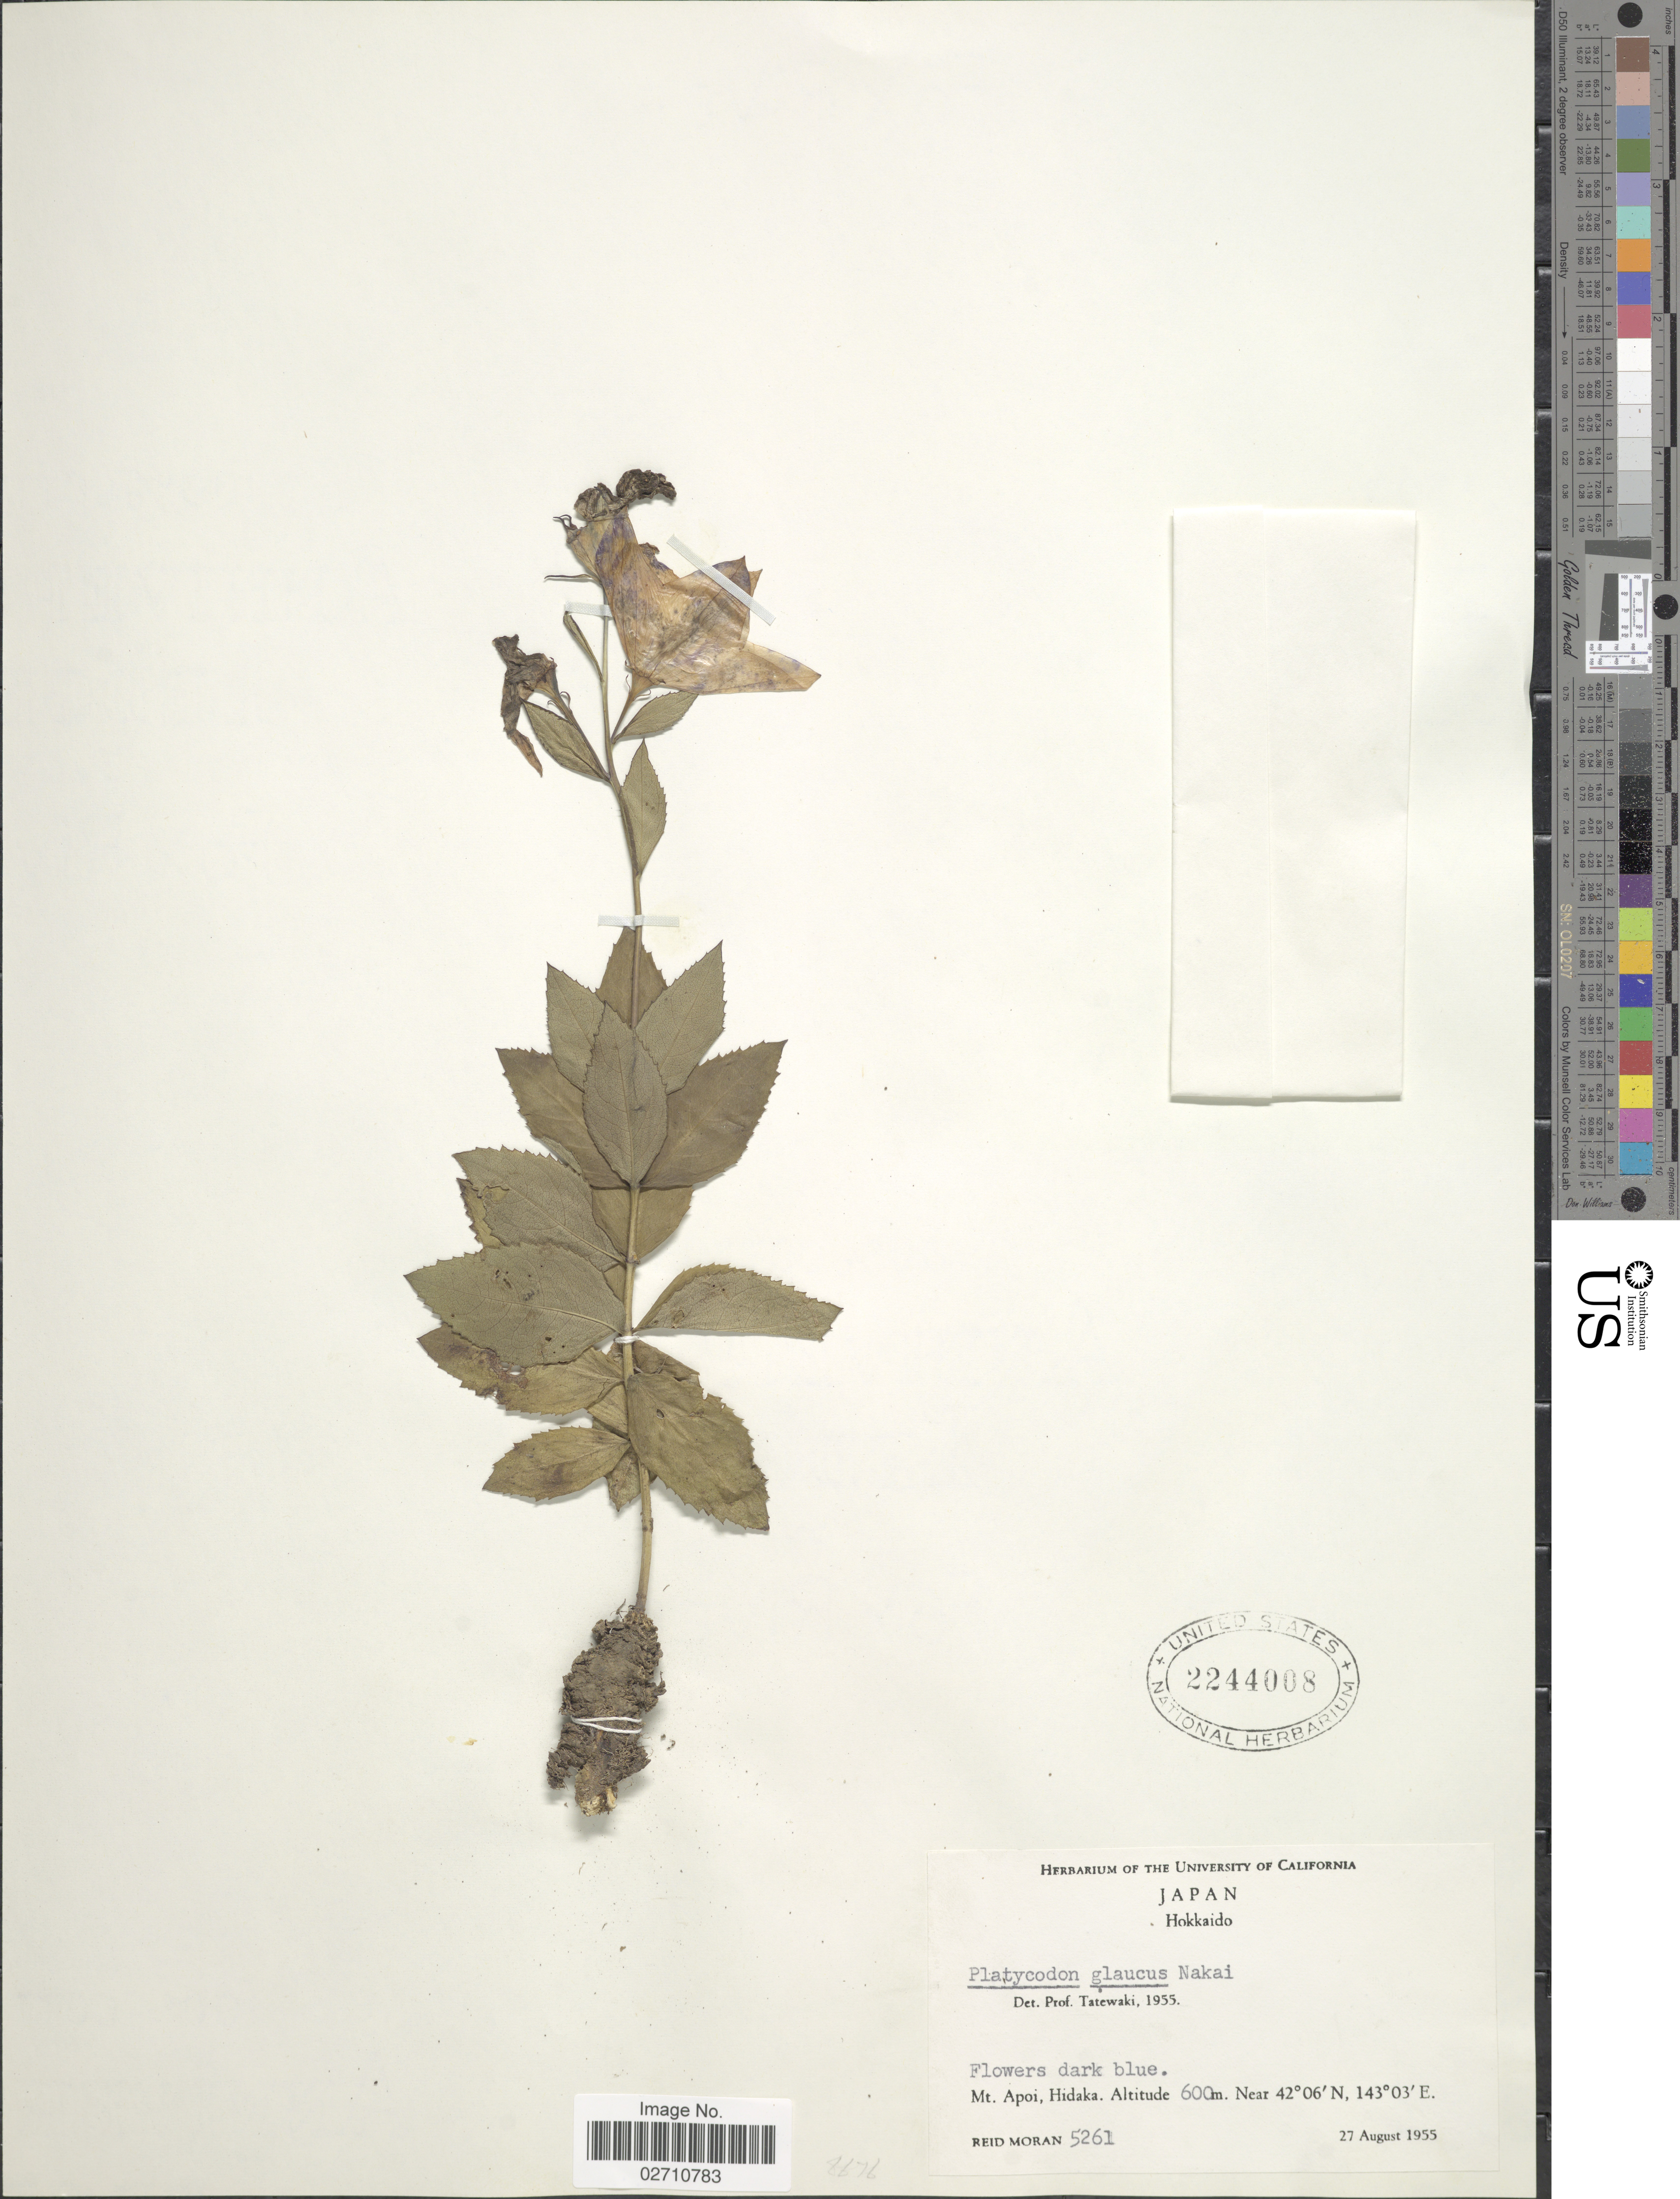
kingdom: Plantae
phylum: Tracheophyta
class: Magnoliopsida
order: Asterales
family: Campanulaceae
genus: Platycodon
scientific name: Platycodon glaucus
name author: (Thunb.) Nakai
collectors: R. V. Moran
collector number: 5261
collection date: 1955-08-27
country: Japan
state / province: Hokkaidō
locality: Mt. Apoi, Hidaka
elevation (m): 600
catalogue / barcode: US 2244008